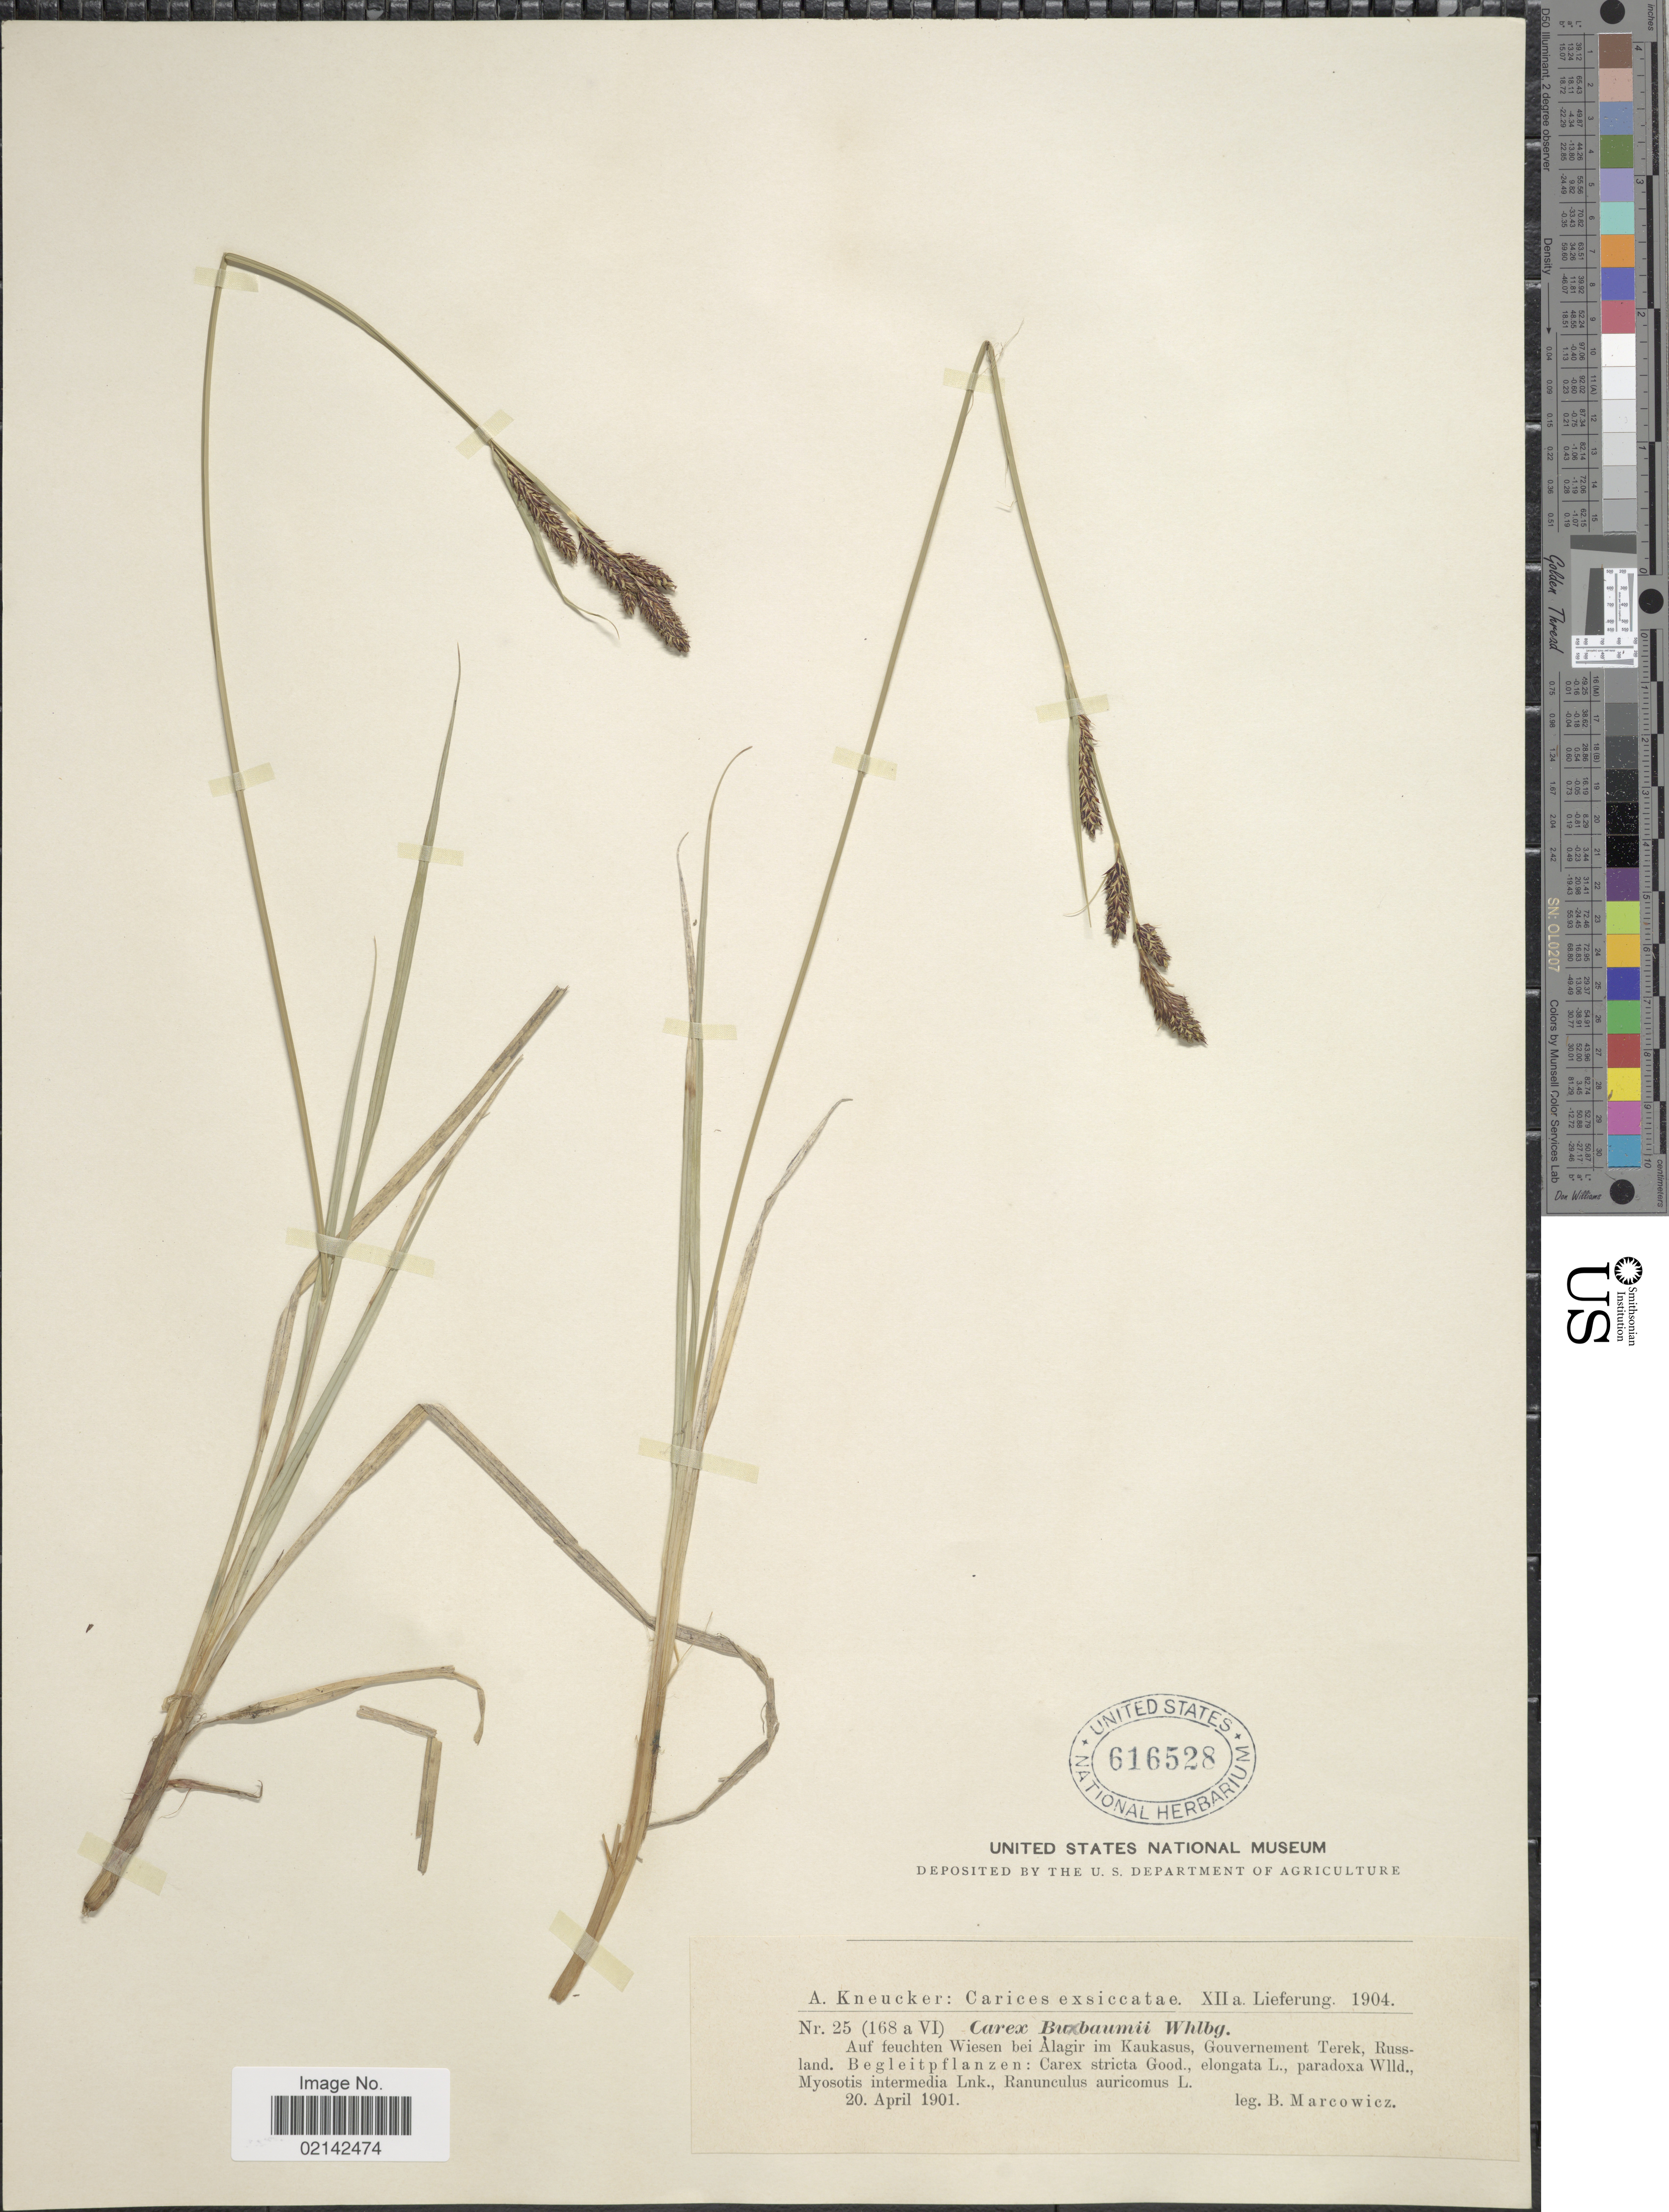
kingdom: Plantae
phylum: Tracheophyta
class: Liliopsida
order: Poales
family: Cyperaceae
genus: Carex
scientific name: Carex buxbaumii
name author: Wahlenb.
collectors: B. Marcowicz & A. Kneucker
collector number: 25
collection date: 1901-04-20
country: Russian Federation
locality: Auf feuchten Wiesen bei Alagir im Kaukasus, Gouvernement Terek, Russland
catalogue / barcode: US 616528